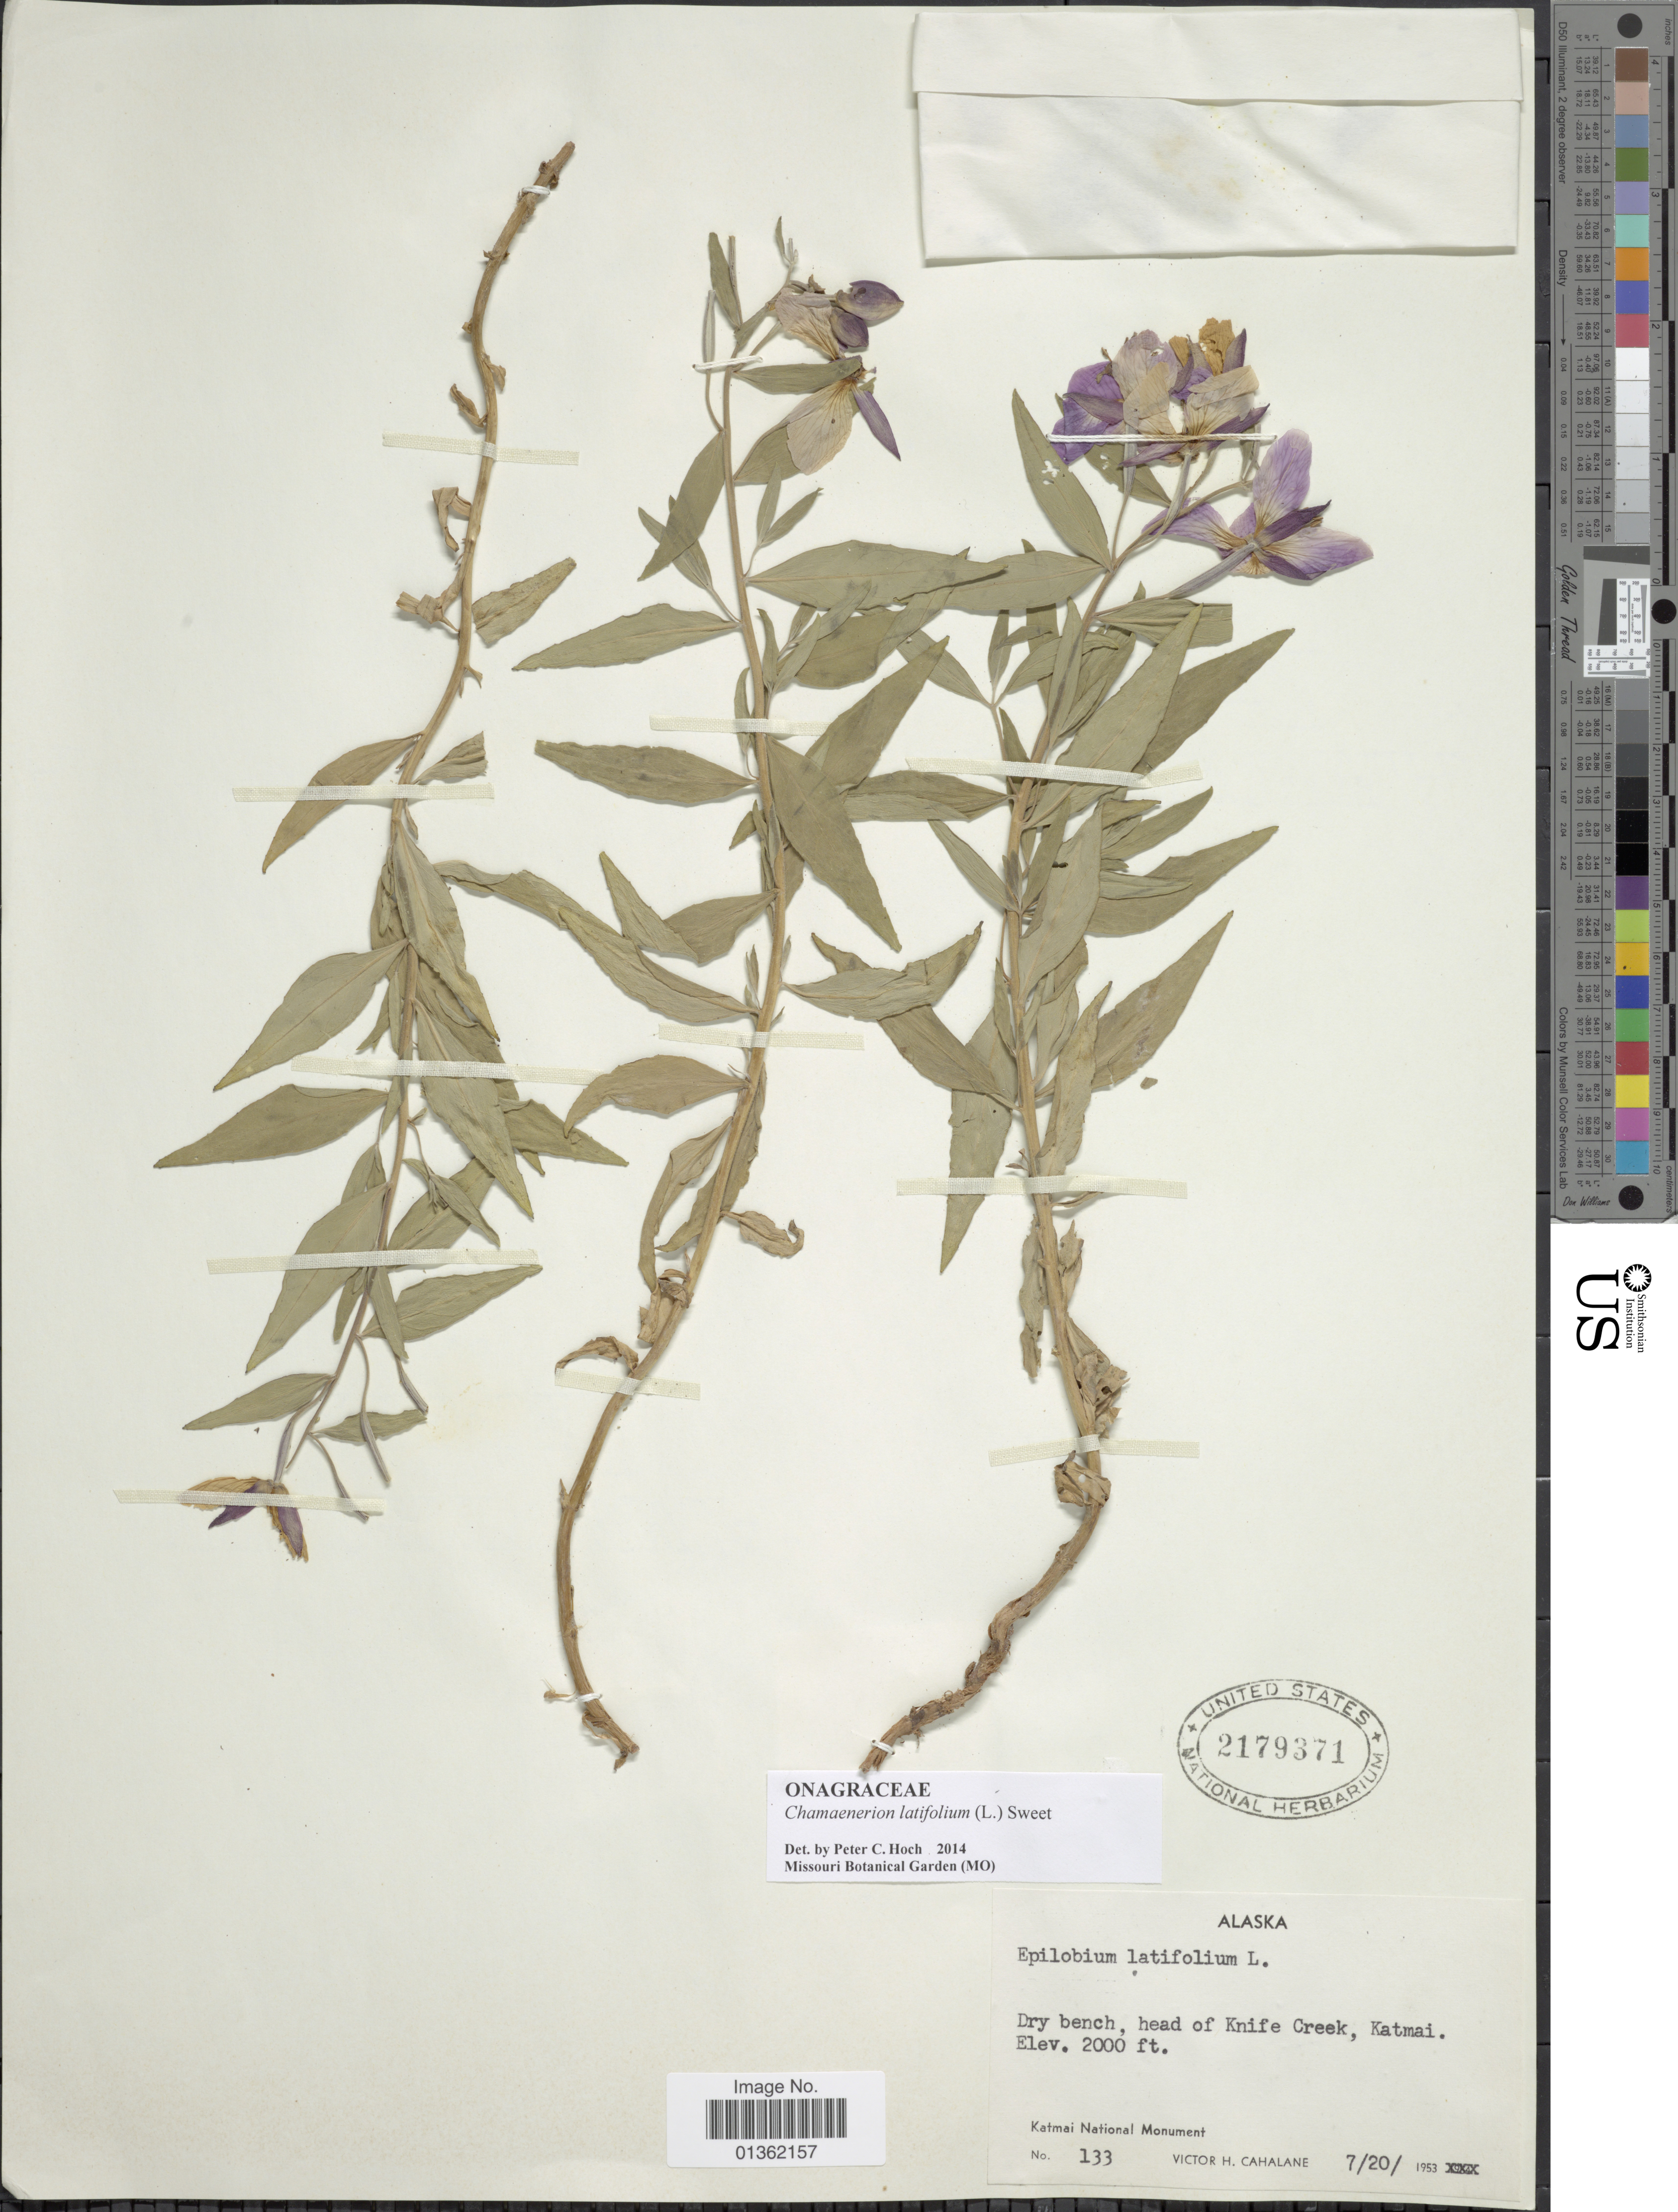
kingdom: Plantae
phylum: Tracheophyta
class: Magnoliopsida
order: Myrtales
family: Onagraceae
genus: Chamaenerion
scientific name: Chamaenerion latifolium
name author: (L.) Th. Fr. & Lange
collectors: V. Cahalane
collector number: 133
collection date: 1953-07-20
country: United States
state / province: Alaska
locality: Head of Knife Creek, Katmai. Katmai National Monument.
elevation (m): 610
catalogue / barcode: US 2179371